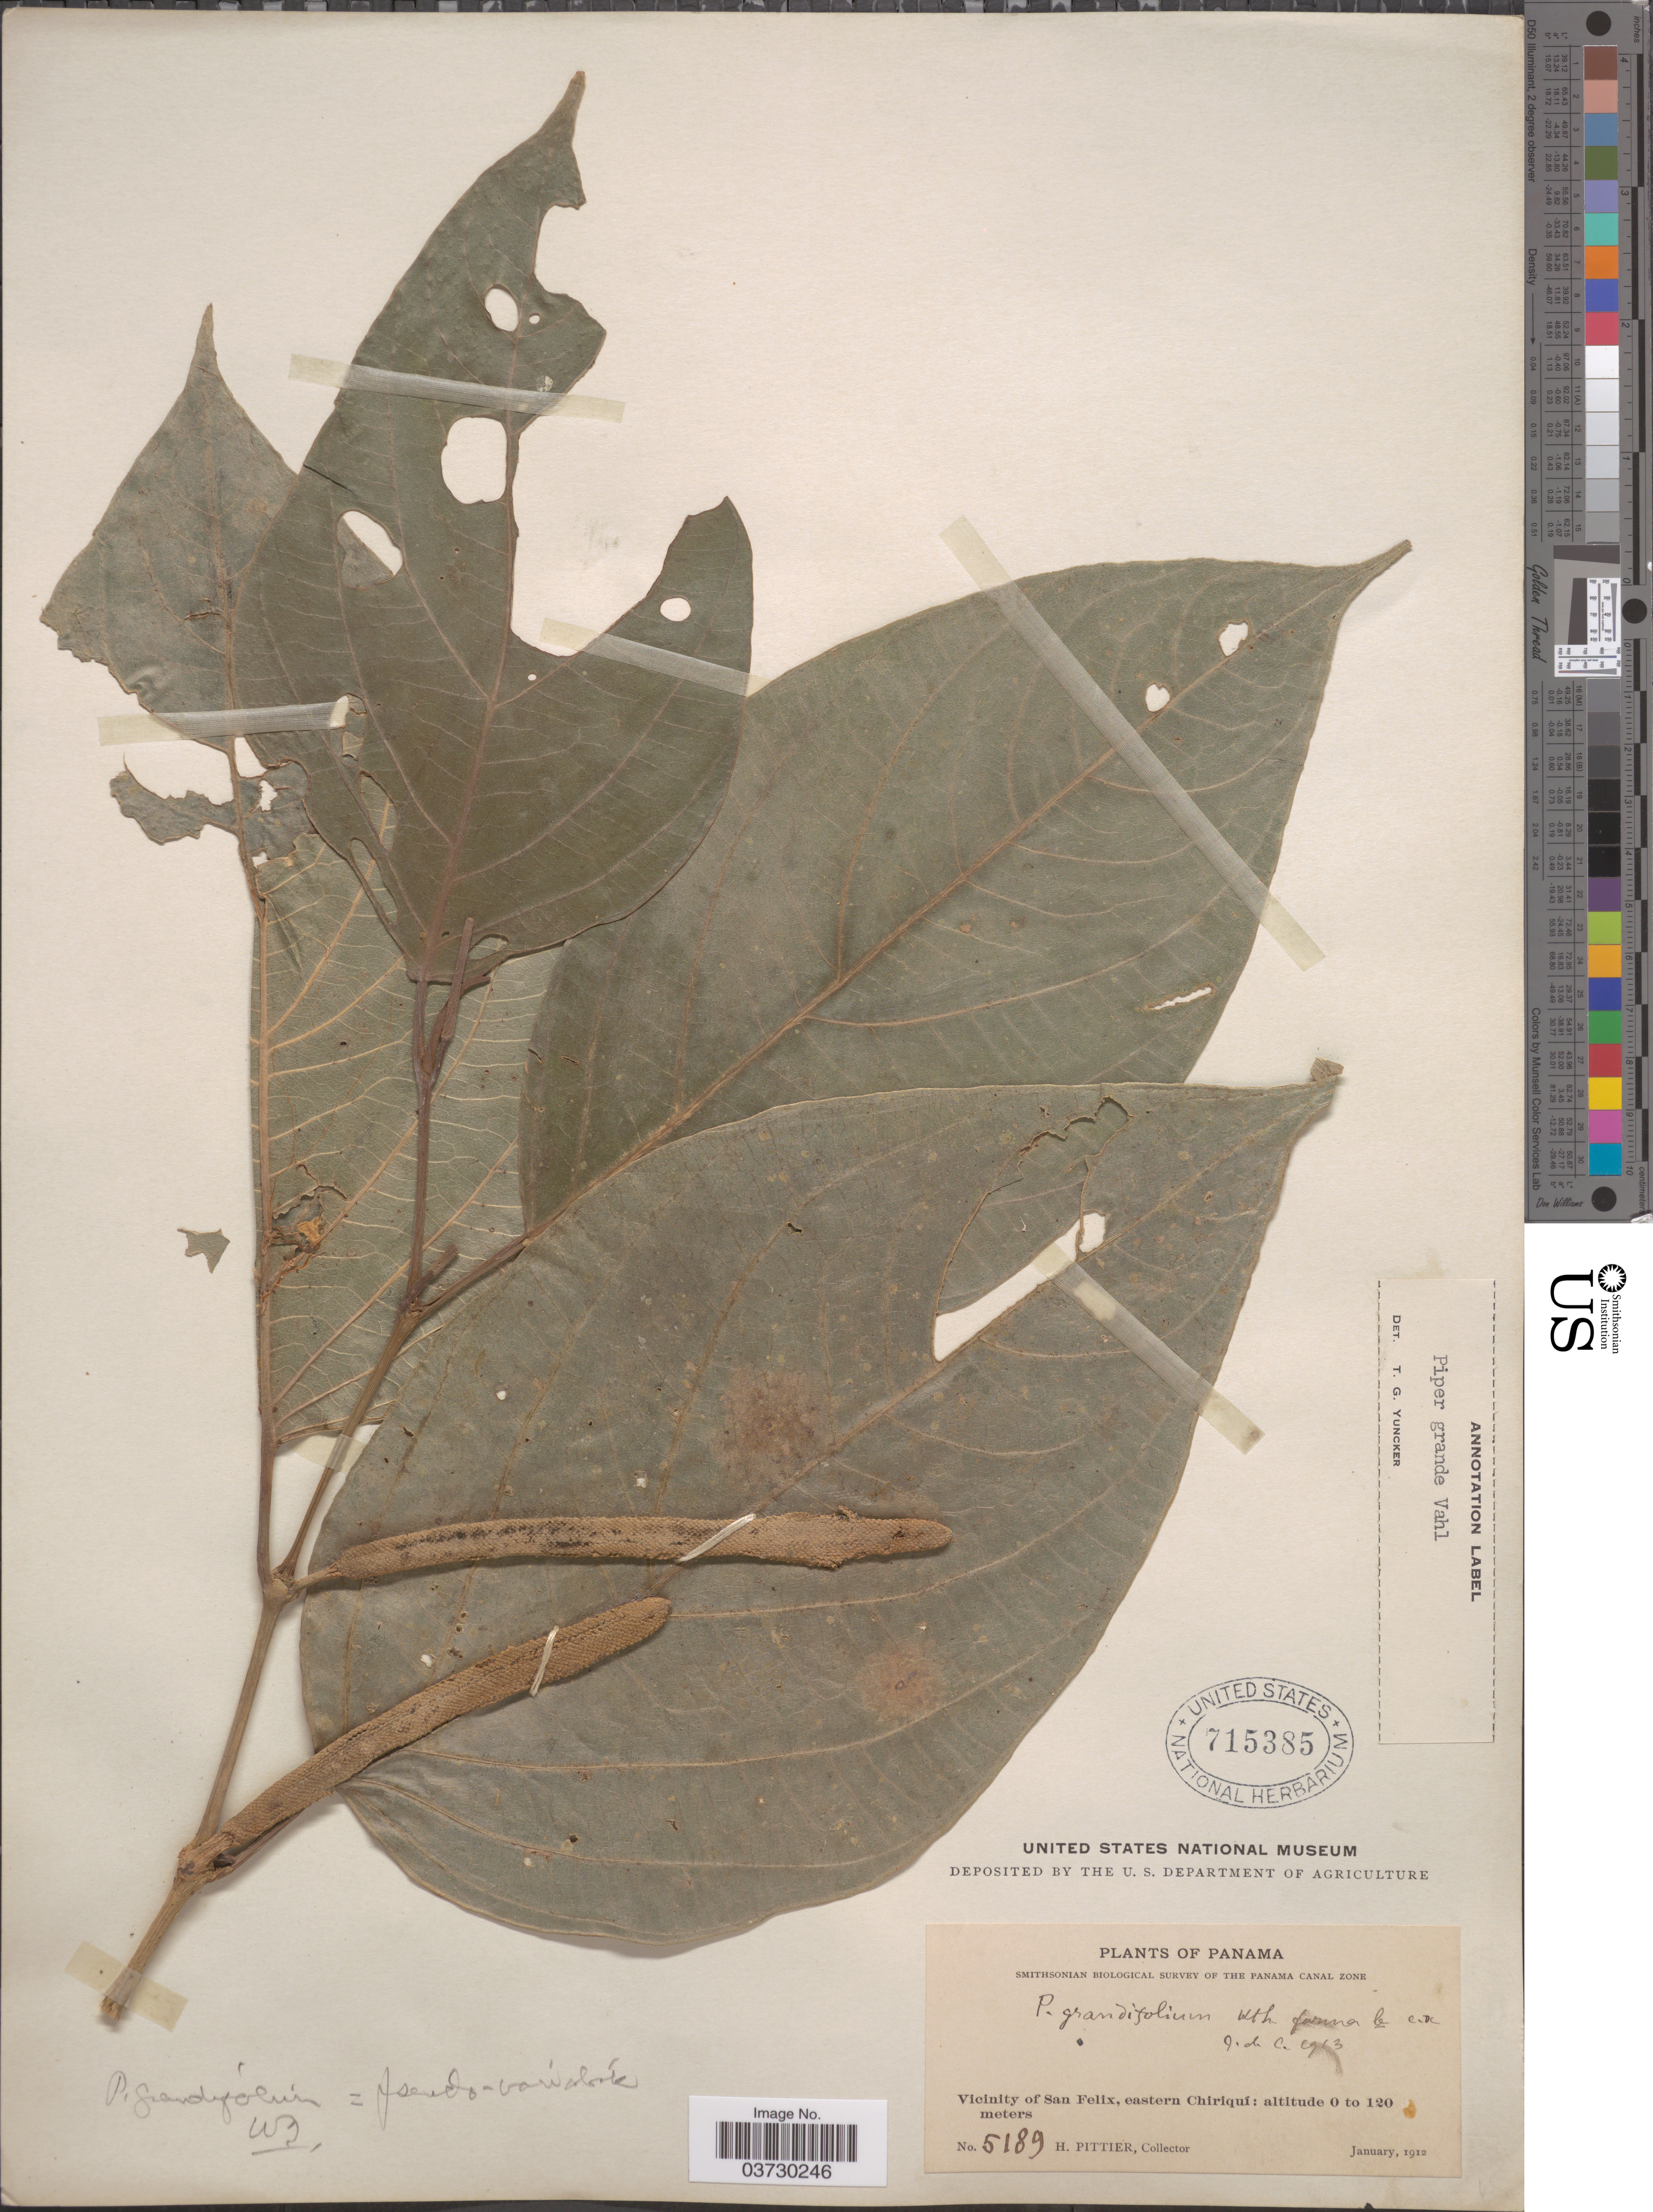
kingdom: Plantae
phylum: Tracheophyta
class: Magnoliopsida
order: Piperales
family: Piperaceae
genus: Piper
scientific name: Piper grande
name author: Vahl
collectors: H. F. Pittier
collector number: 5189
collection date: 1912-01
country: Panama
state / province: Chiriqui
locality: Vicinity of San Felix, eastern Chiriquí.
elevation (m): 0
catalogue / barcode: US 715385